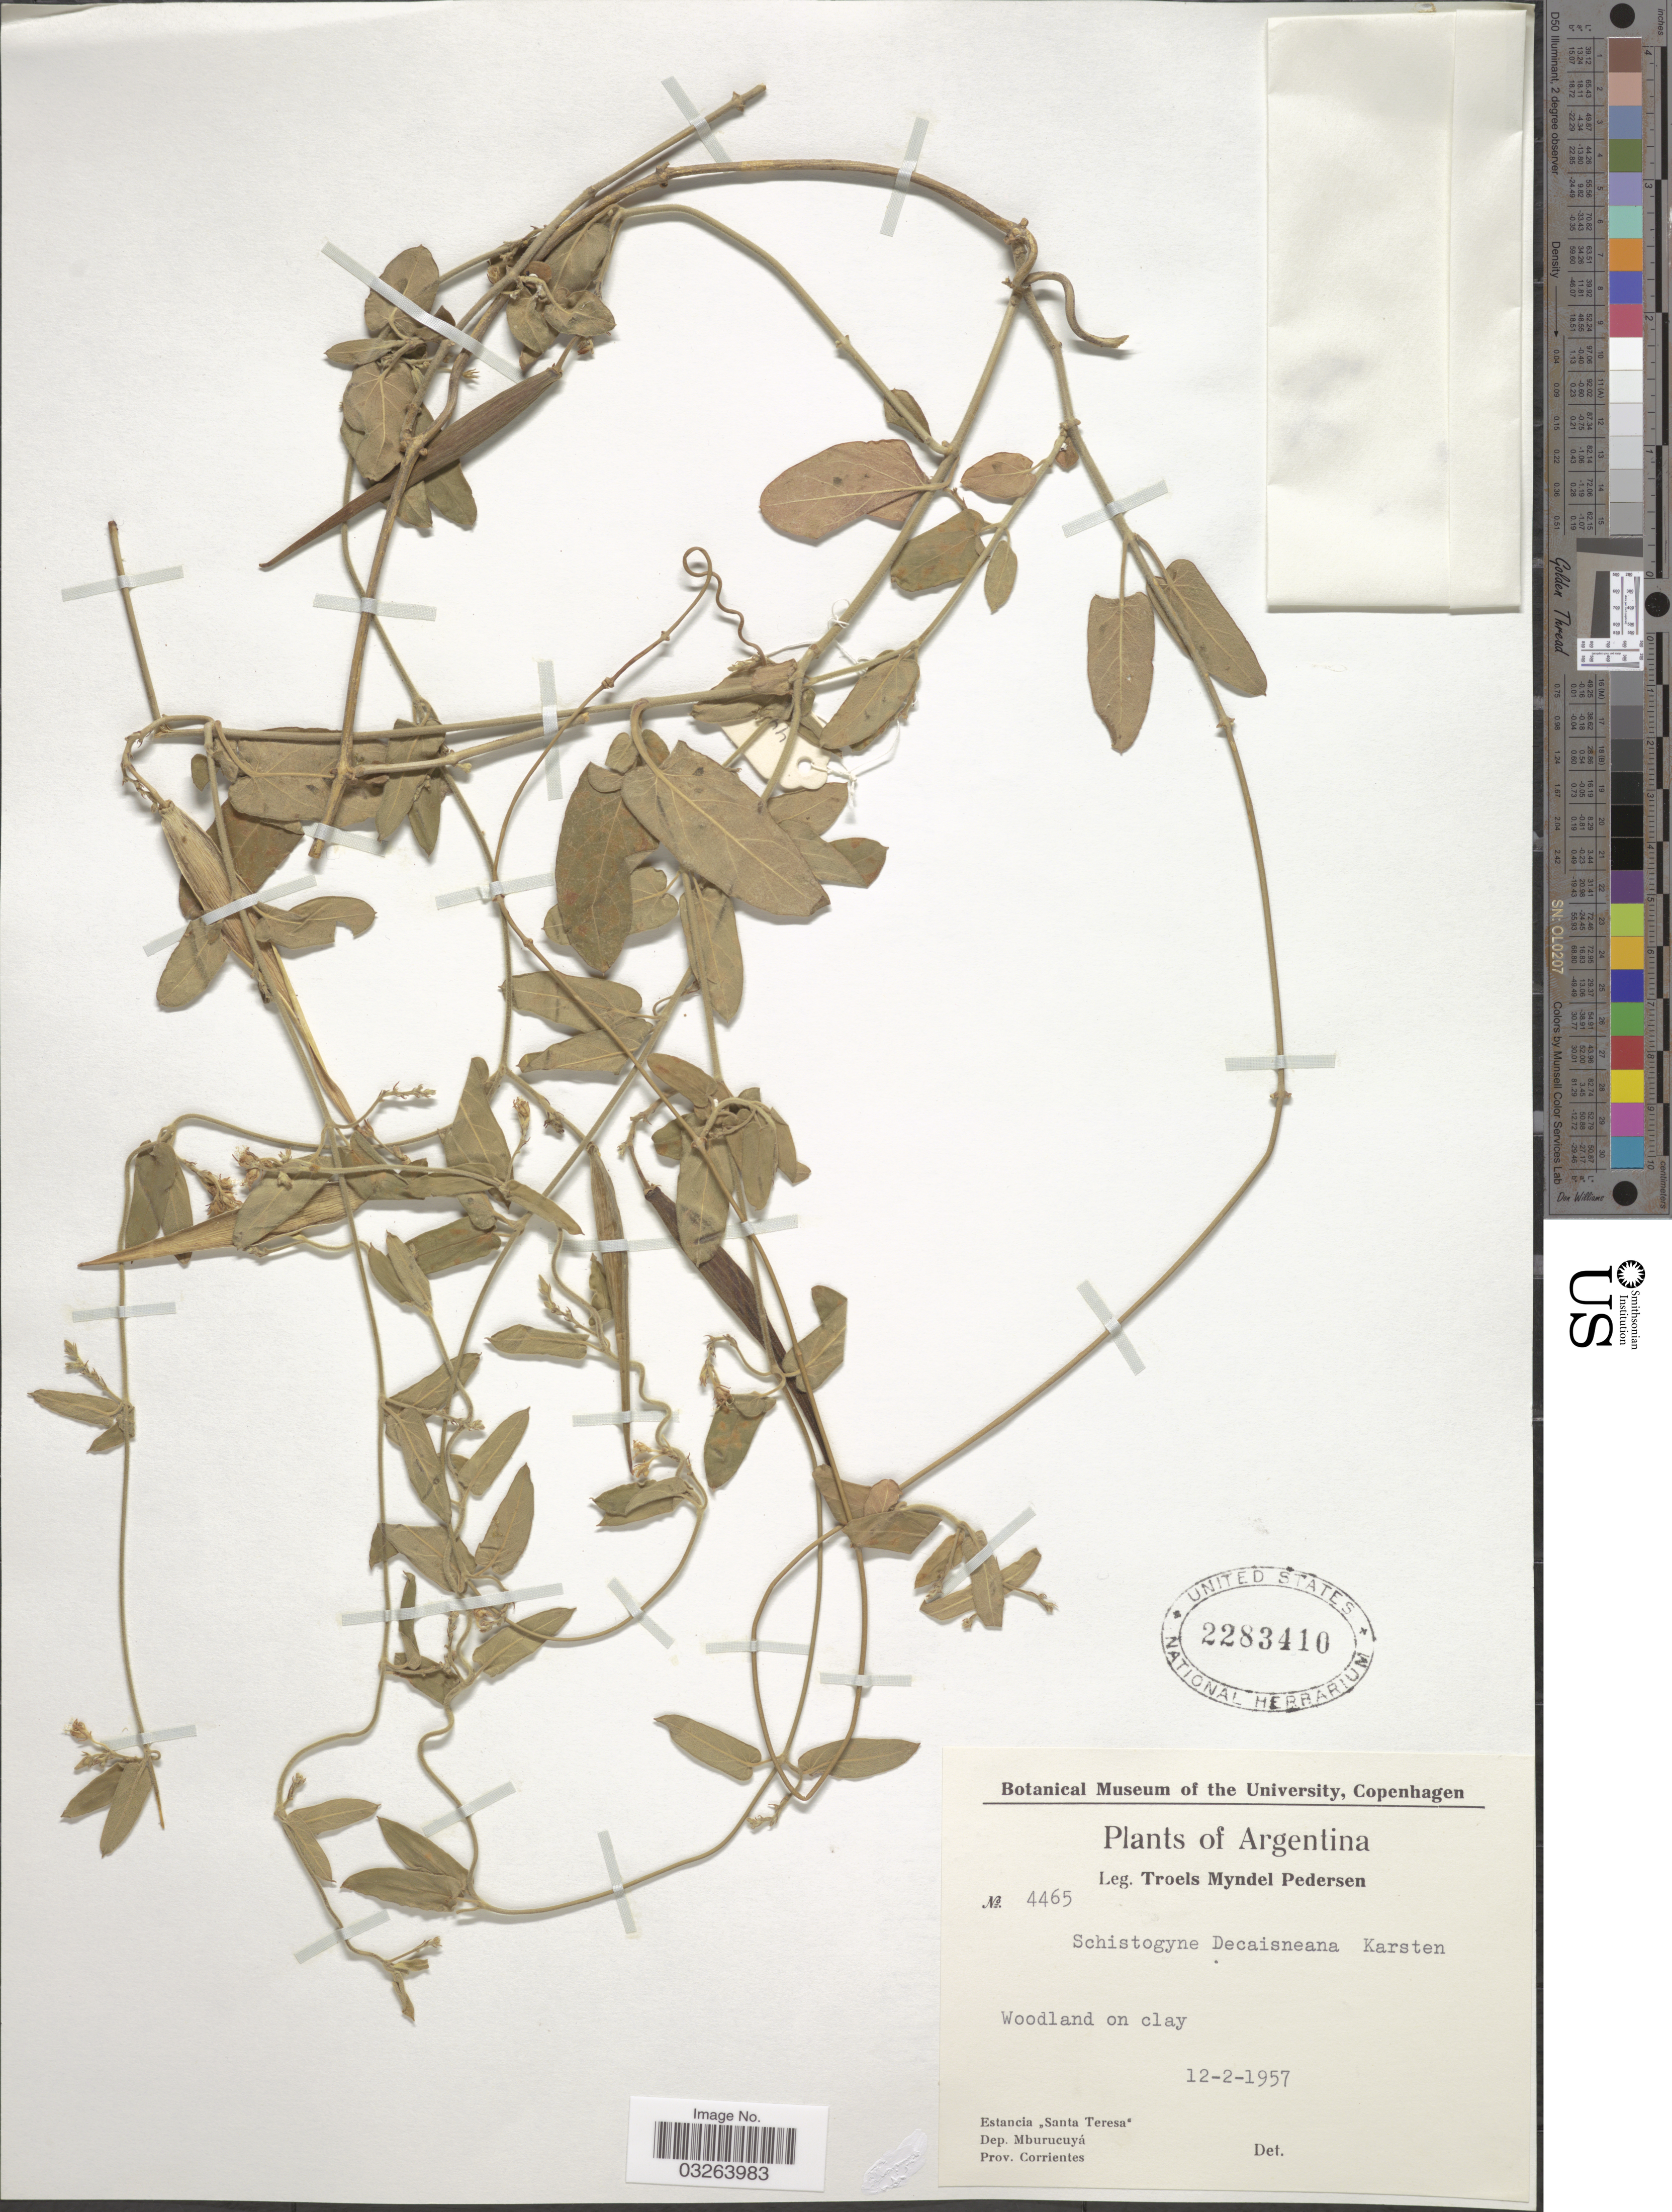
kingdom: Plantae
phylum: Tracheophyta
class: Magnoliopsida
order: Gentianales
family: Apocynaceae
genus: Schistogyne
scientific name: Schistogyne decaisneana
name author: H. Karst.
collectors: T. Pederson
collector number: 4465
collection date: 1957-02-12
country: Argentina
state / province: Corrientes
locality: Estancia "Santa Teresa". Dep. Mburucuyá.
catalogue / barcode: US 2283410